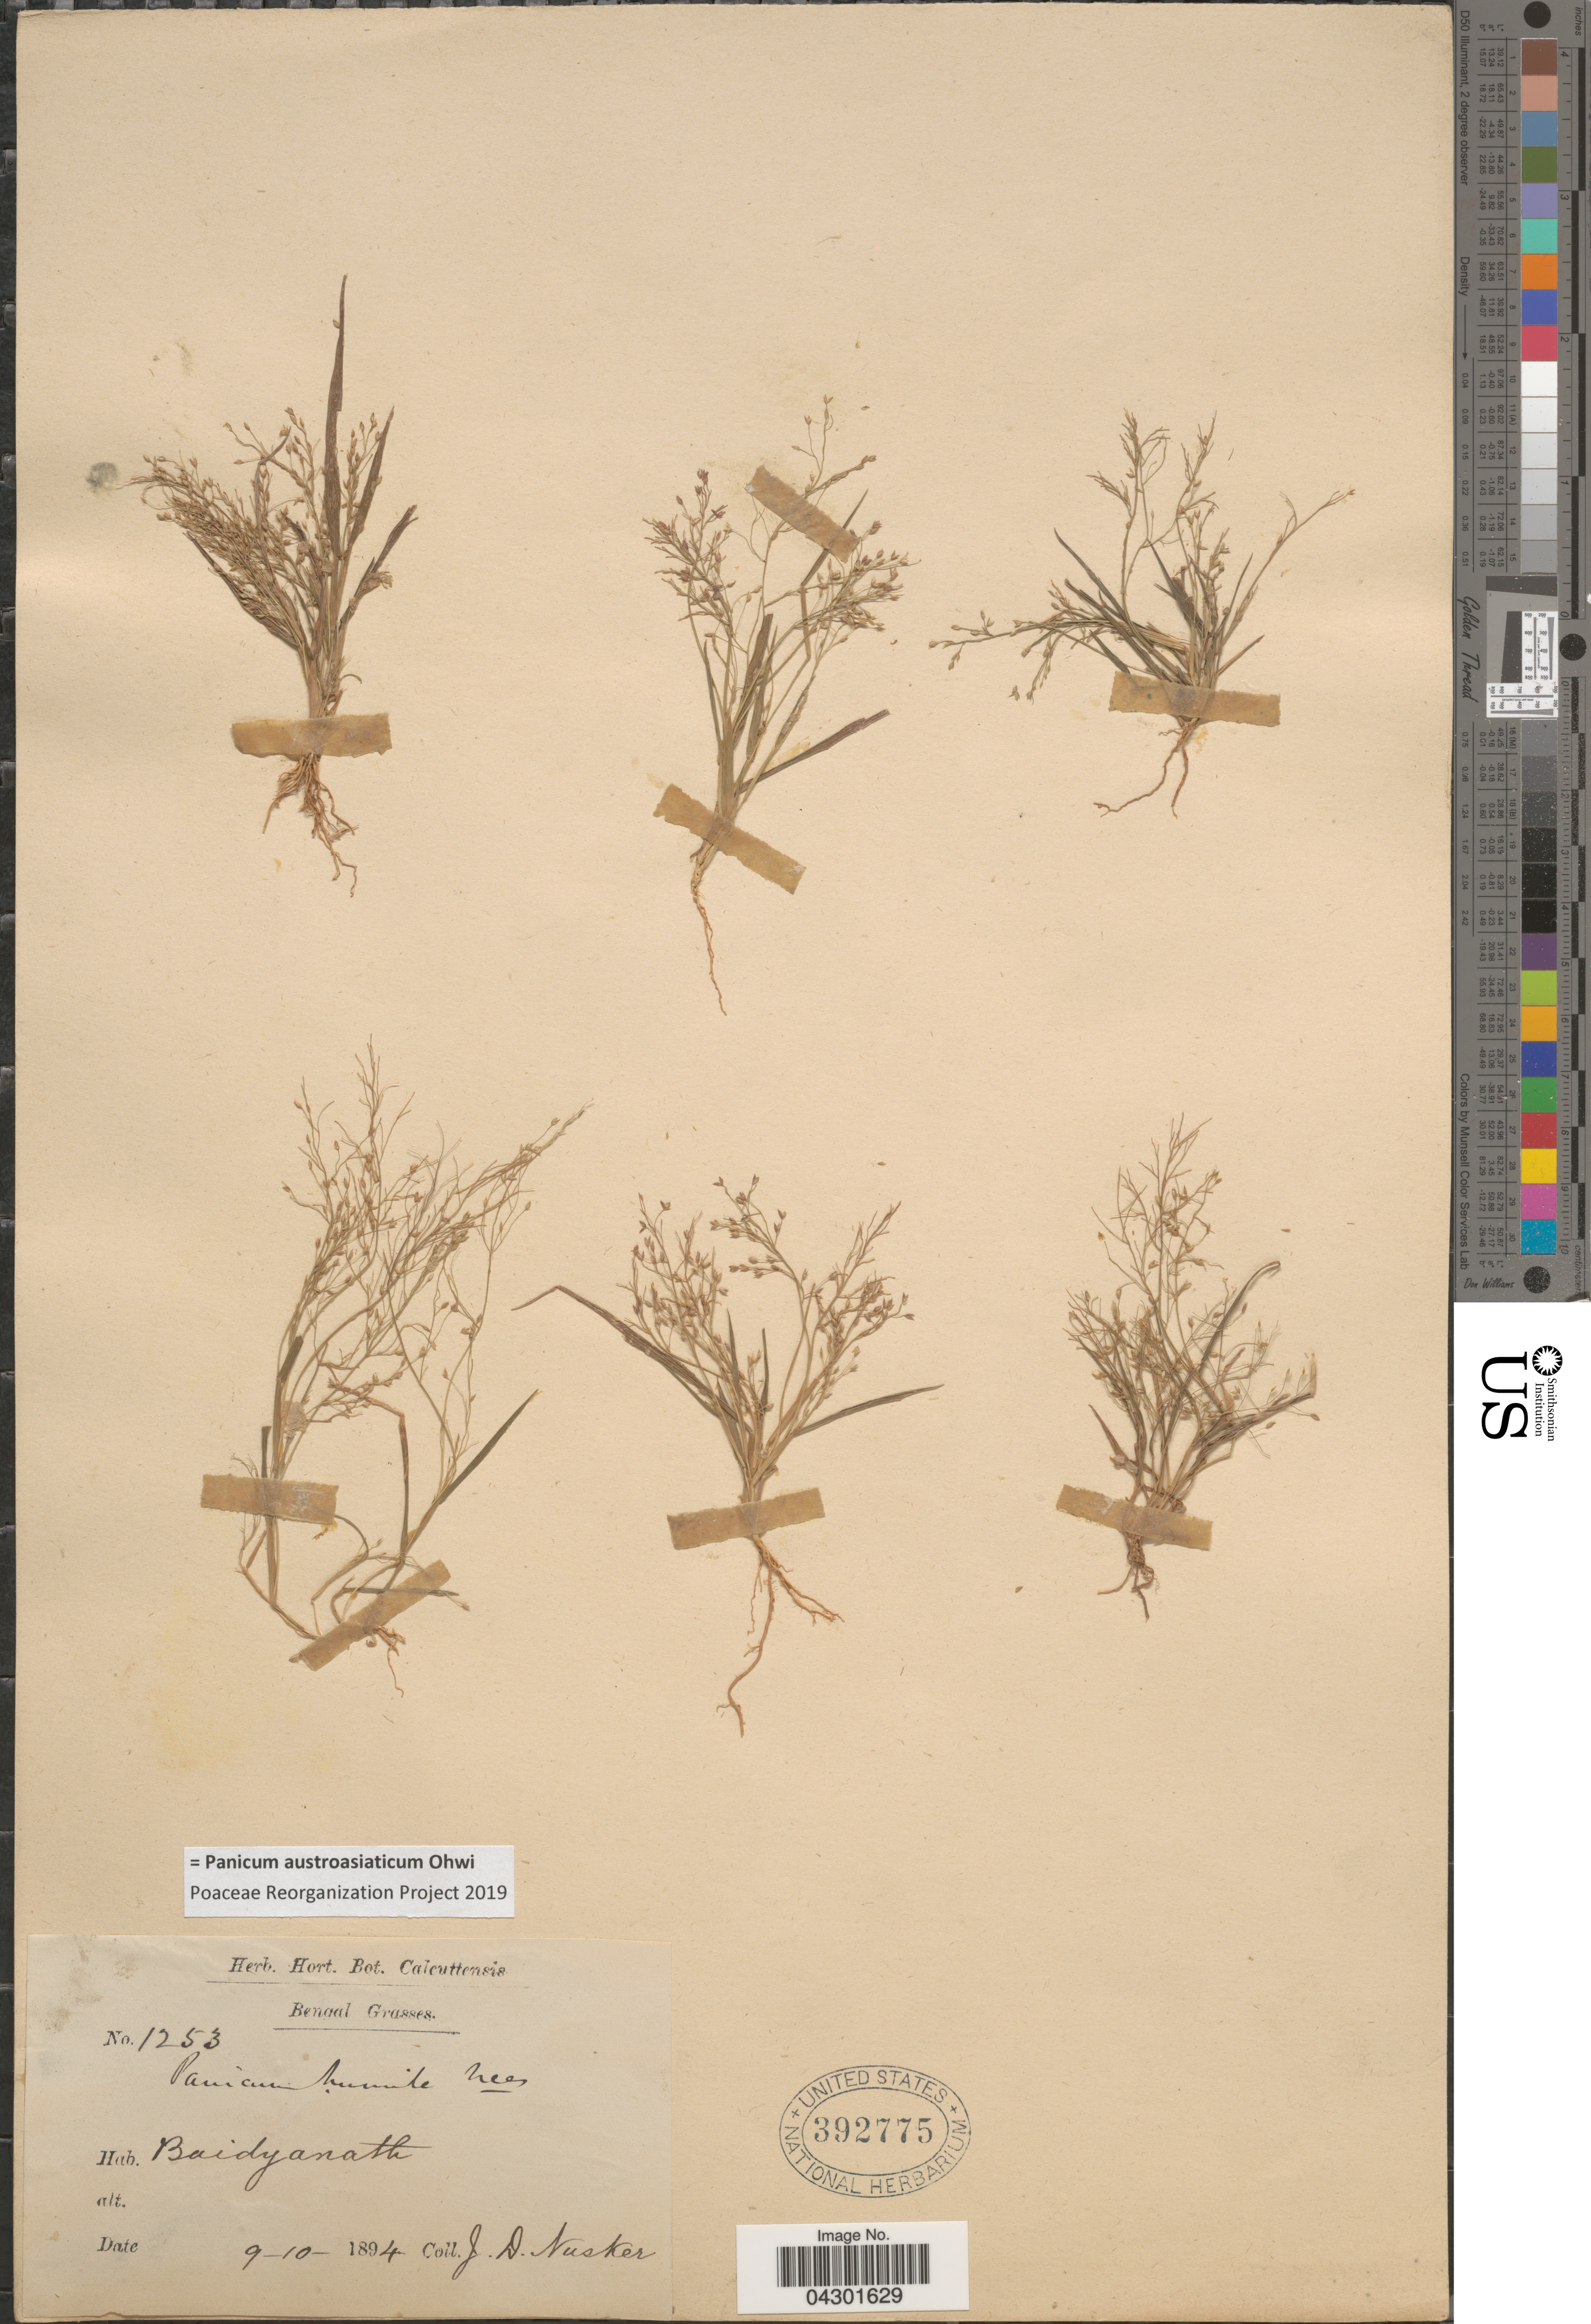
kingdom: Plantae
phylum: Tracheophyta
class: Liliopsida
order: Poales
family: Poaceae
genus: Panicum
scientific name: Panicum austroasiaticum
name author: Ohwi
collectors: J. D. Nusker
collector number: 1253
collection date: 1894-10-09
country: India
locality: Bengal. Baidyanath.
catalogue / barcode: US 392775